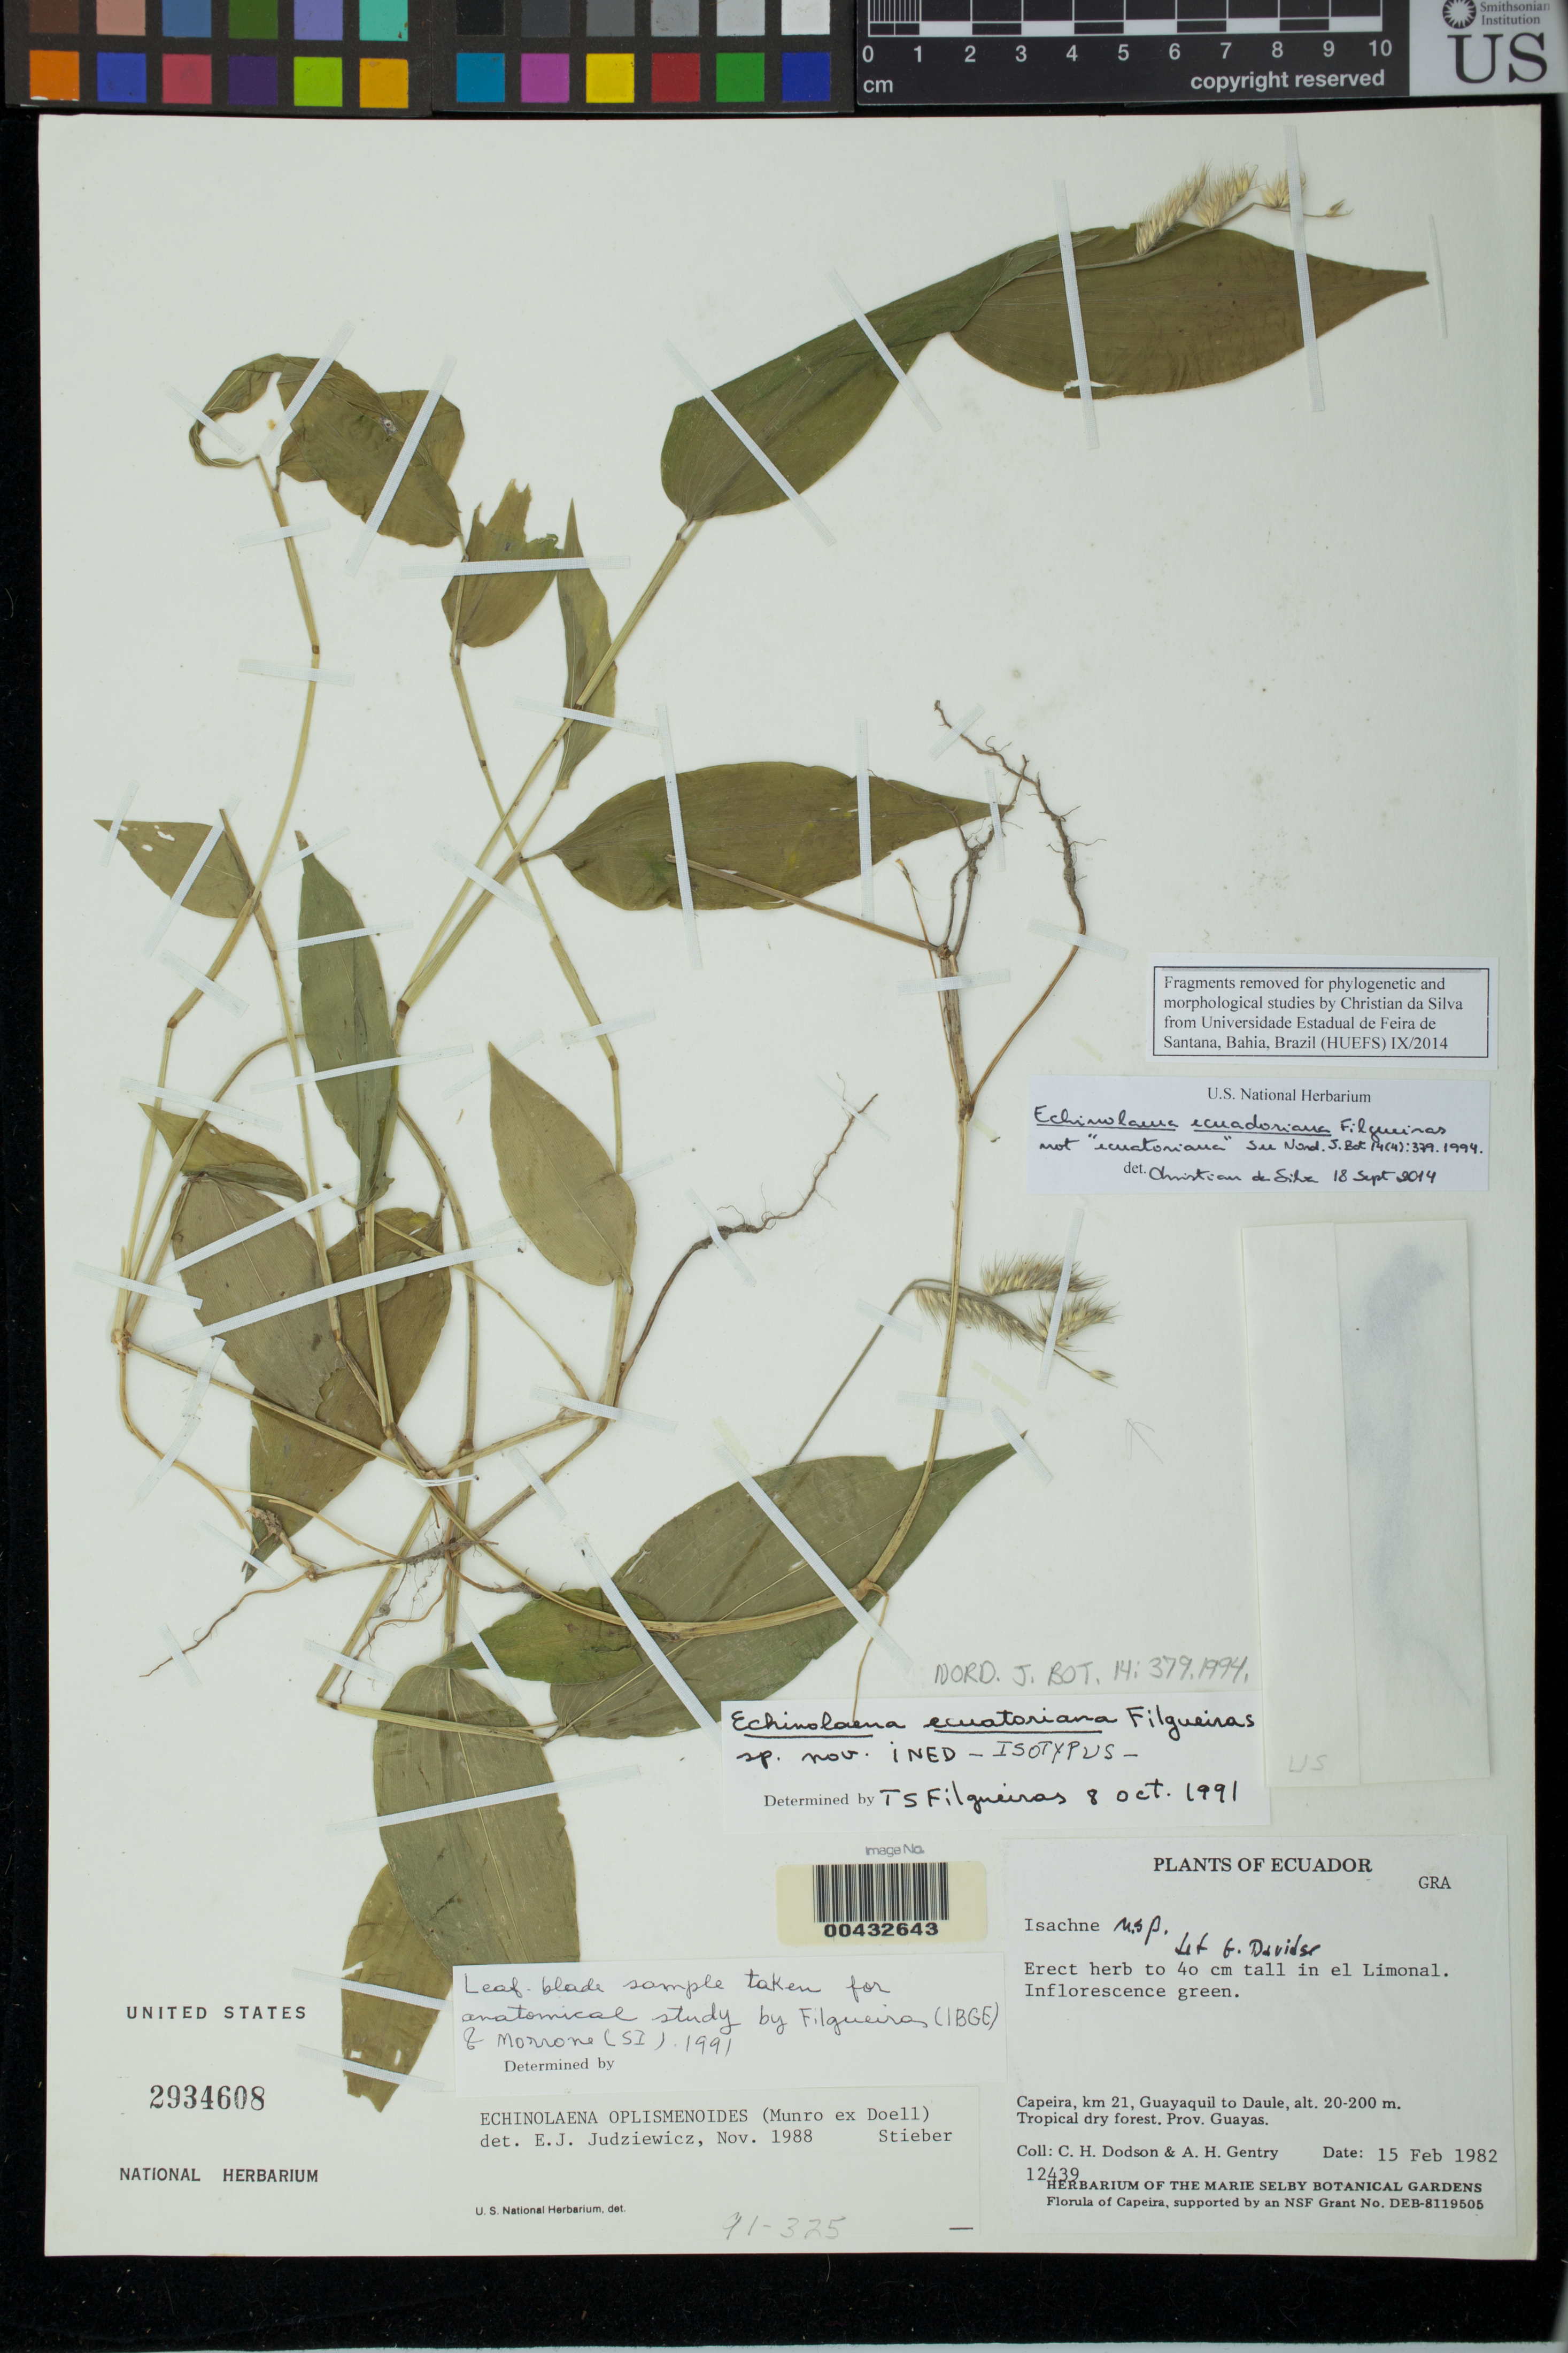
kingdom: Plantae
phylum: Tracheophyta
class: Liliopsida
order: Poales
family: Poaceae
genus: Echinolaena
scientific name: Echinolaena ecuadoriana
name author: Filg.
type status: Isotype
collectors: C. H. Dodson & A. H. Gentry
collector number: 12439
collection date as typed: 15 Feb 1982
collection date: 1982-02-15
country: Ecuador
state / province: Guayas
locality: Capeira, km 21, Guayaquil to Daule.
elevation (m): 20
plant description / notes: Specimen annotated as Echinolaena "ecuatoriana" Filgueiras but epithet published as "ecuadoriana".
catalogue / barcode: US 2934608